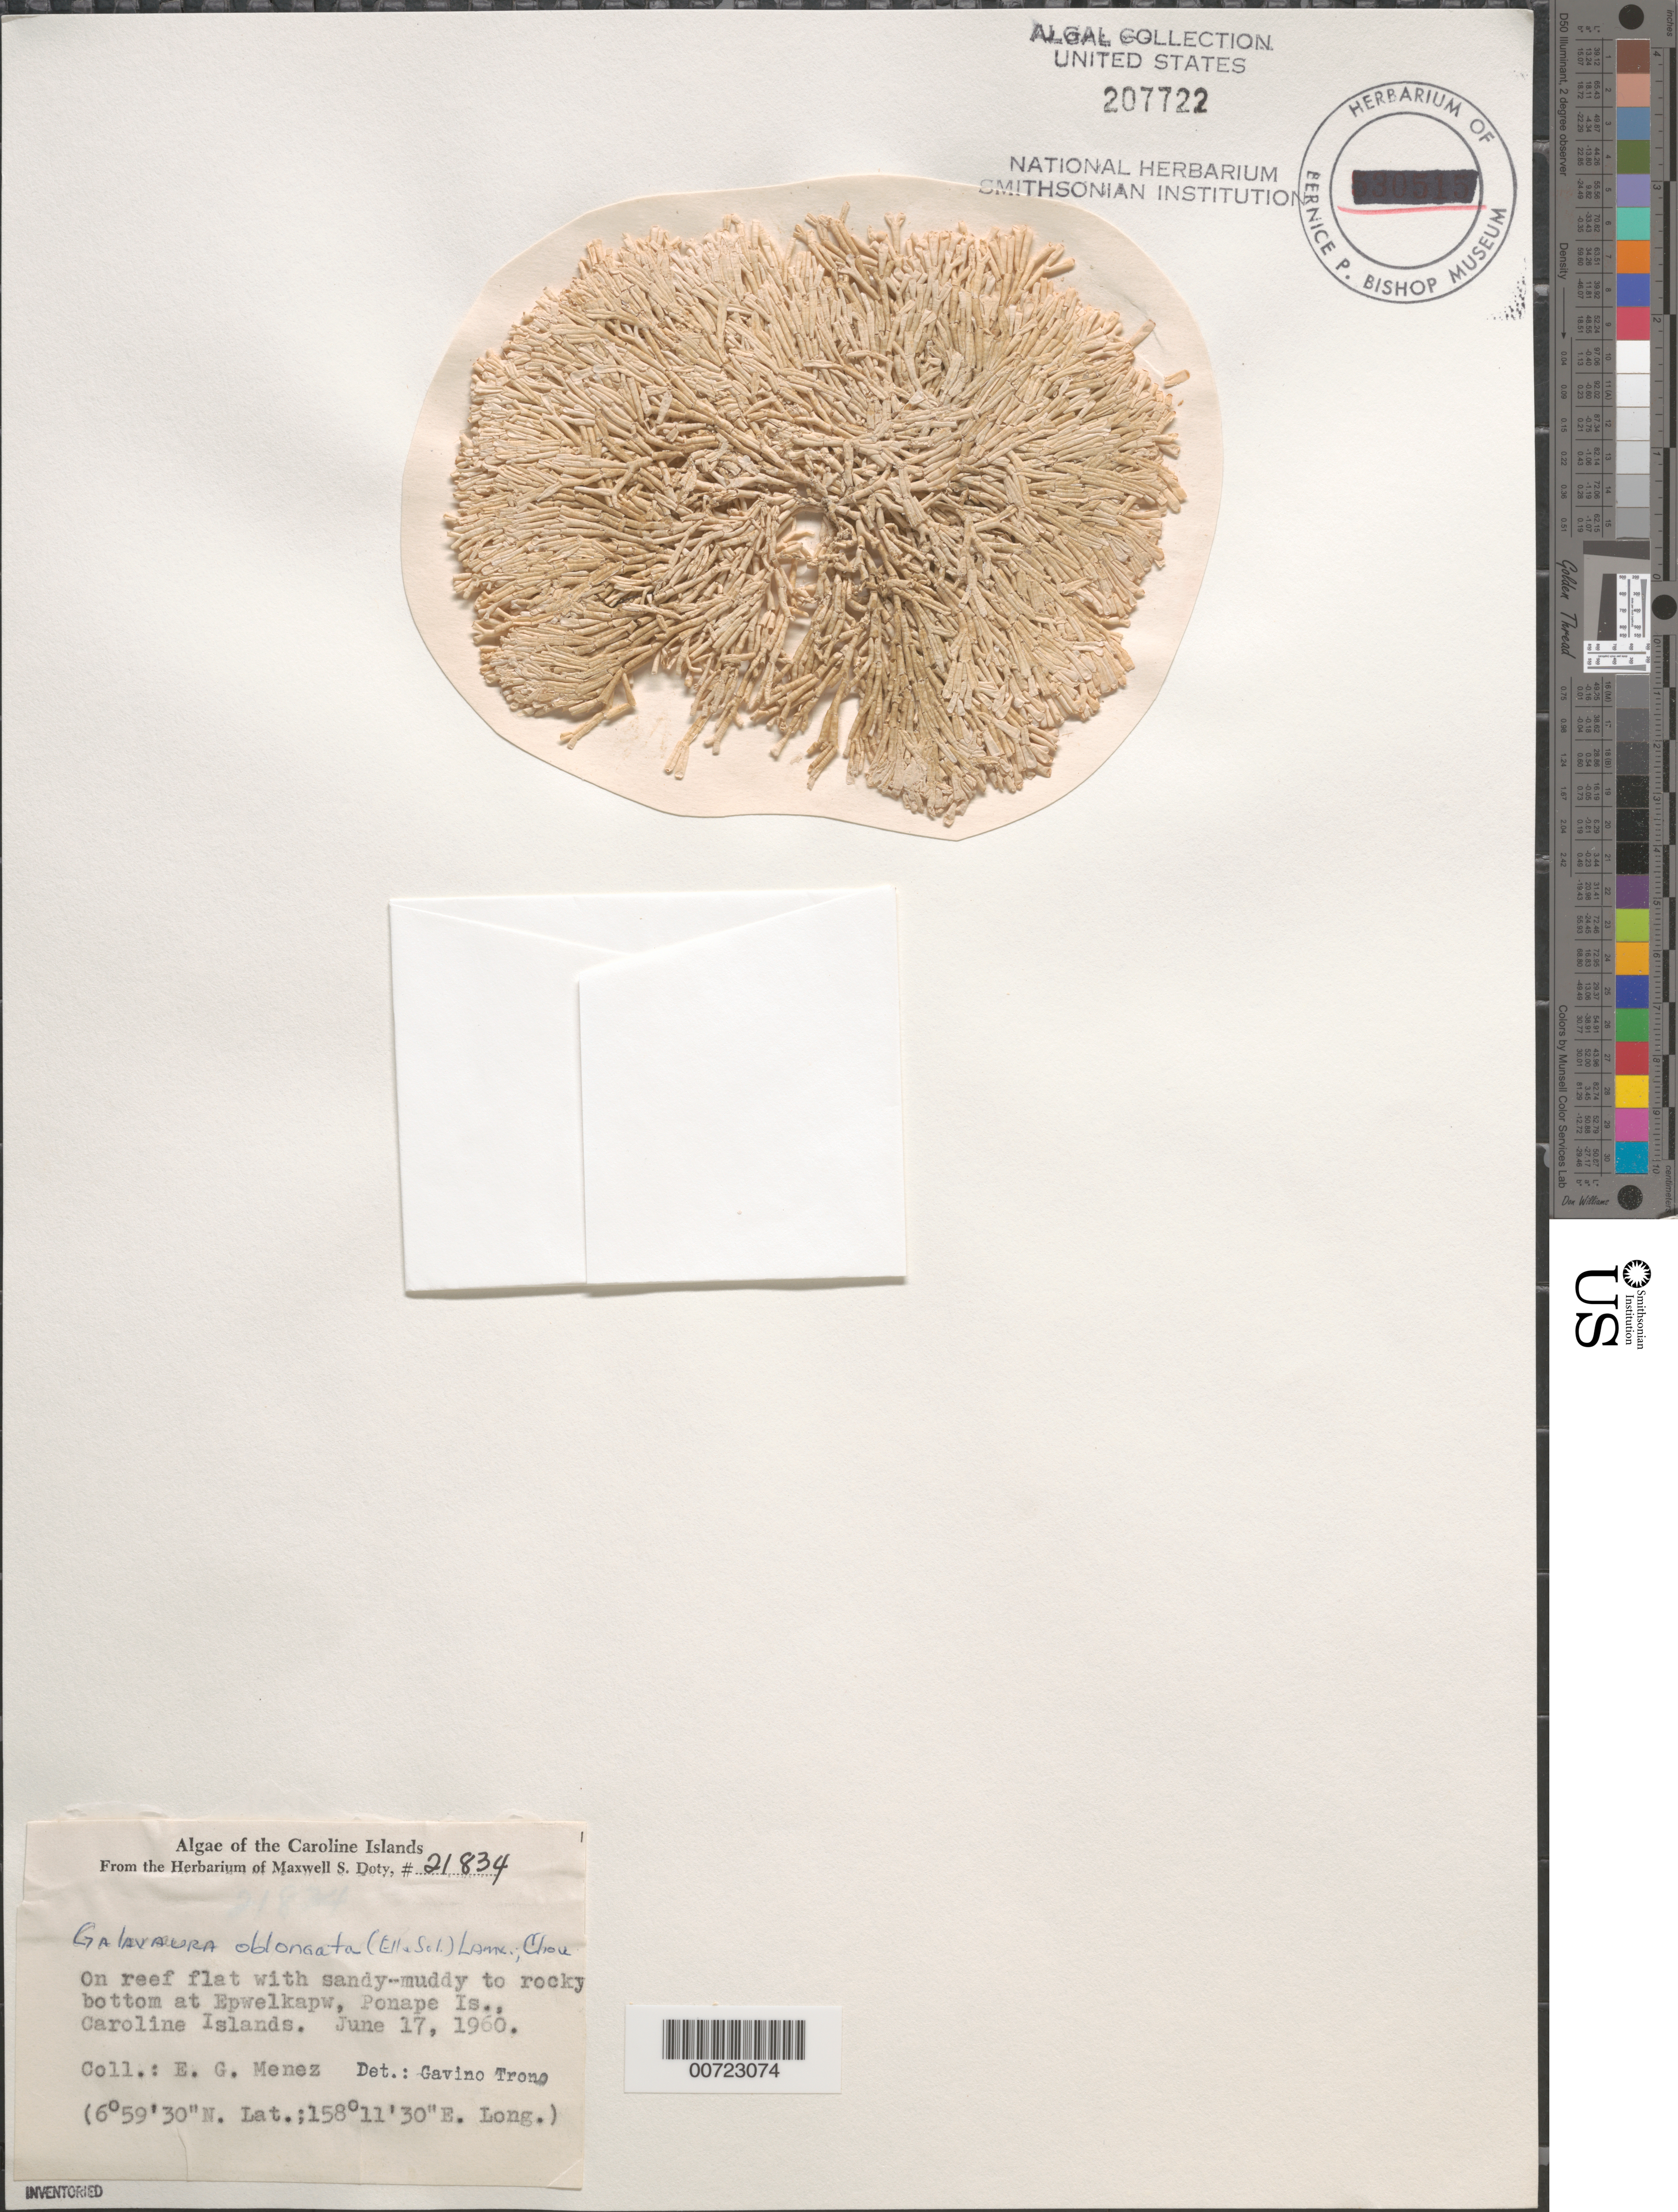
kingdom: Plantae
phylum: Rhodophyta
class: Florideophyceae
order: Nemaliales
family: Galaxauraceae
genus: Tricleocarpa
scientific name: Tricleocarpa fragilis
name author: (L.) Huisman & R.A. Towns.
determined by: Algae name updating Project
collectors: Meñez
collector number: MSD 21834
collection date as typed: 17 Jun 1960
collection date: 1960-06-17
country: Micronesia, Federated States of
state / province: Pohnpei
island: Pohnpei [Ponape] Islands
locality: Epwelkapw Islet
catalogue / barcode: US 207722